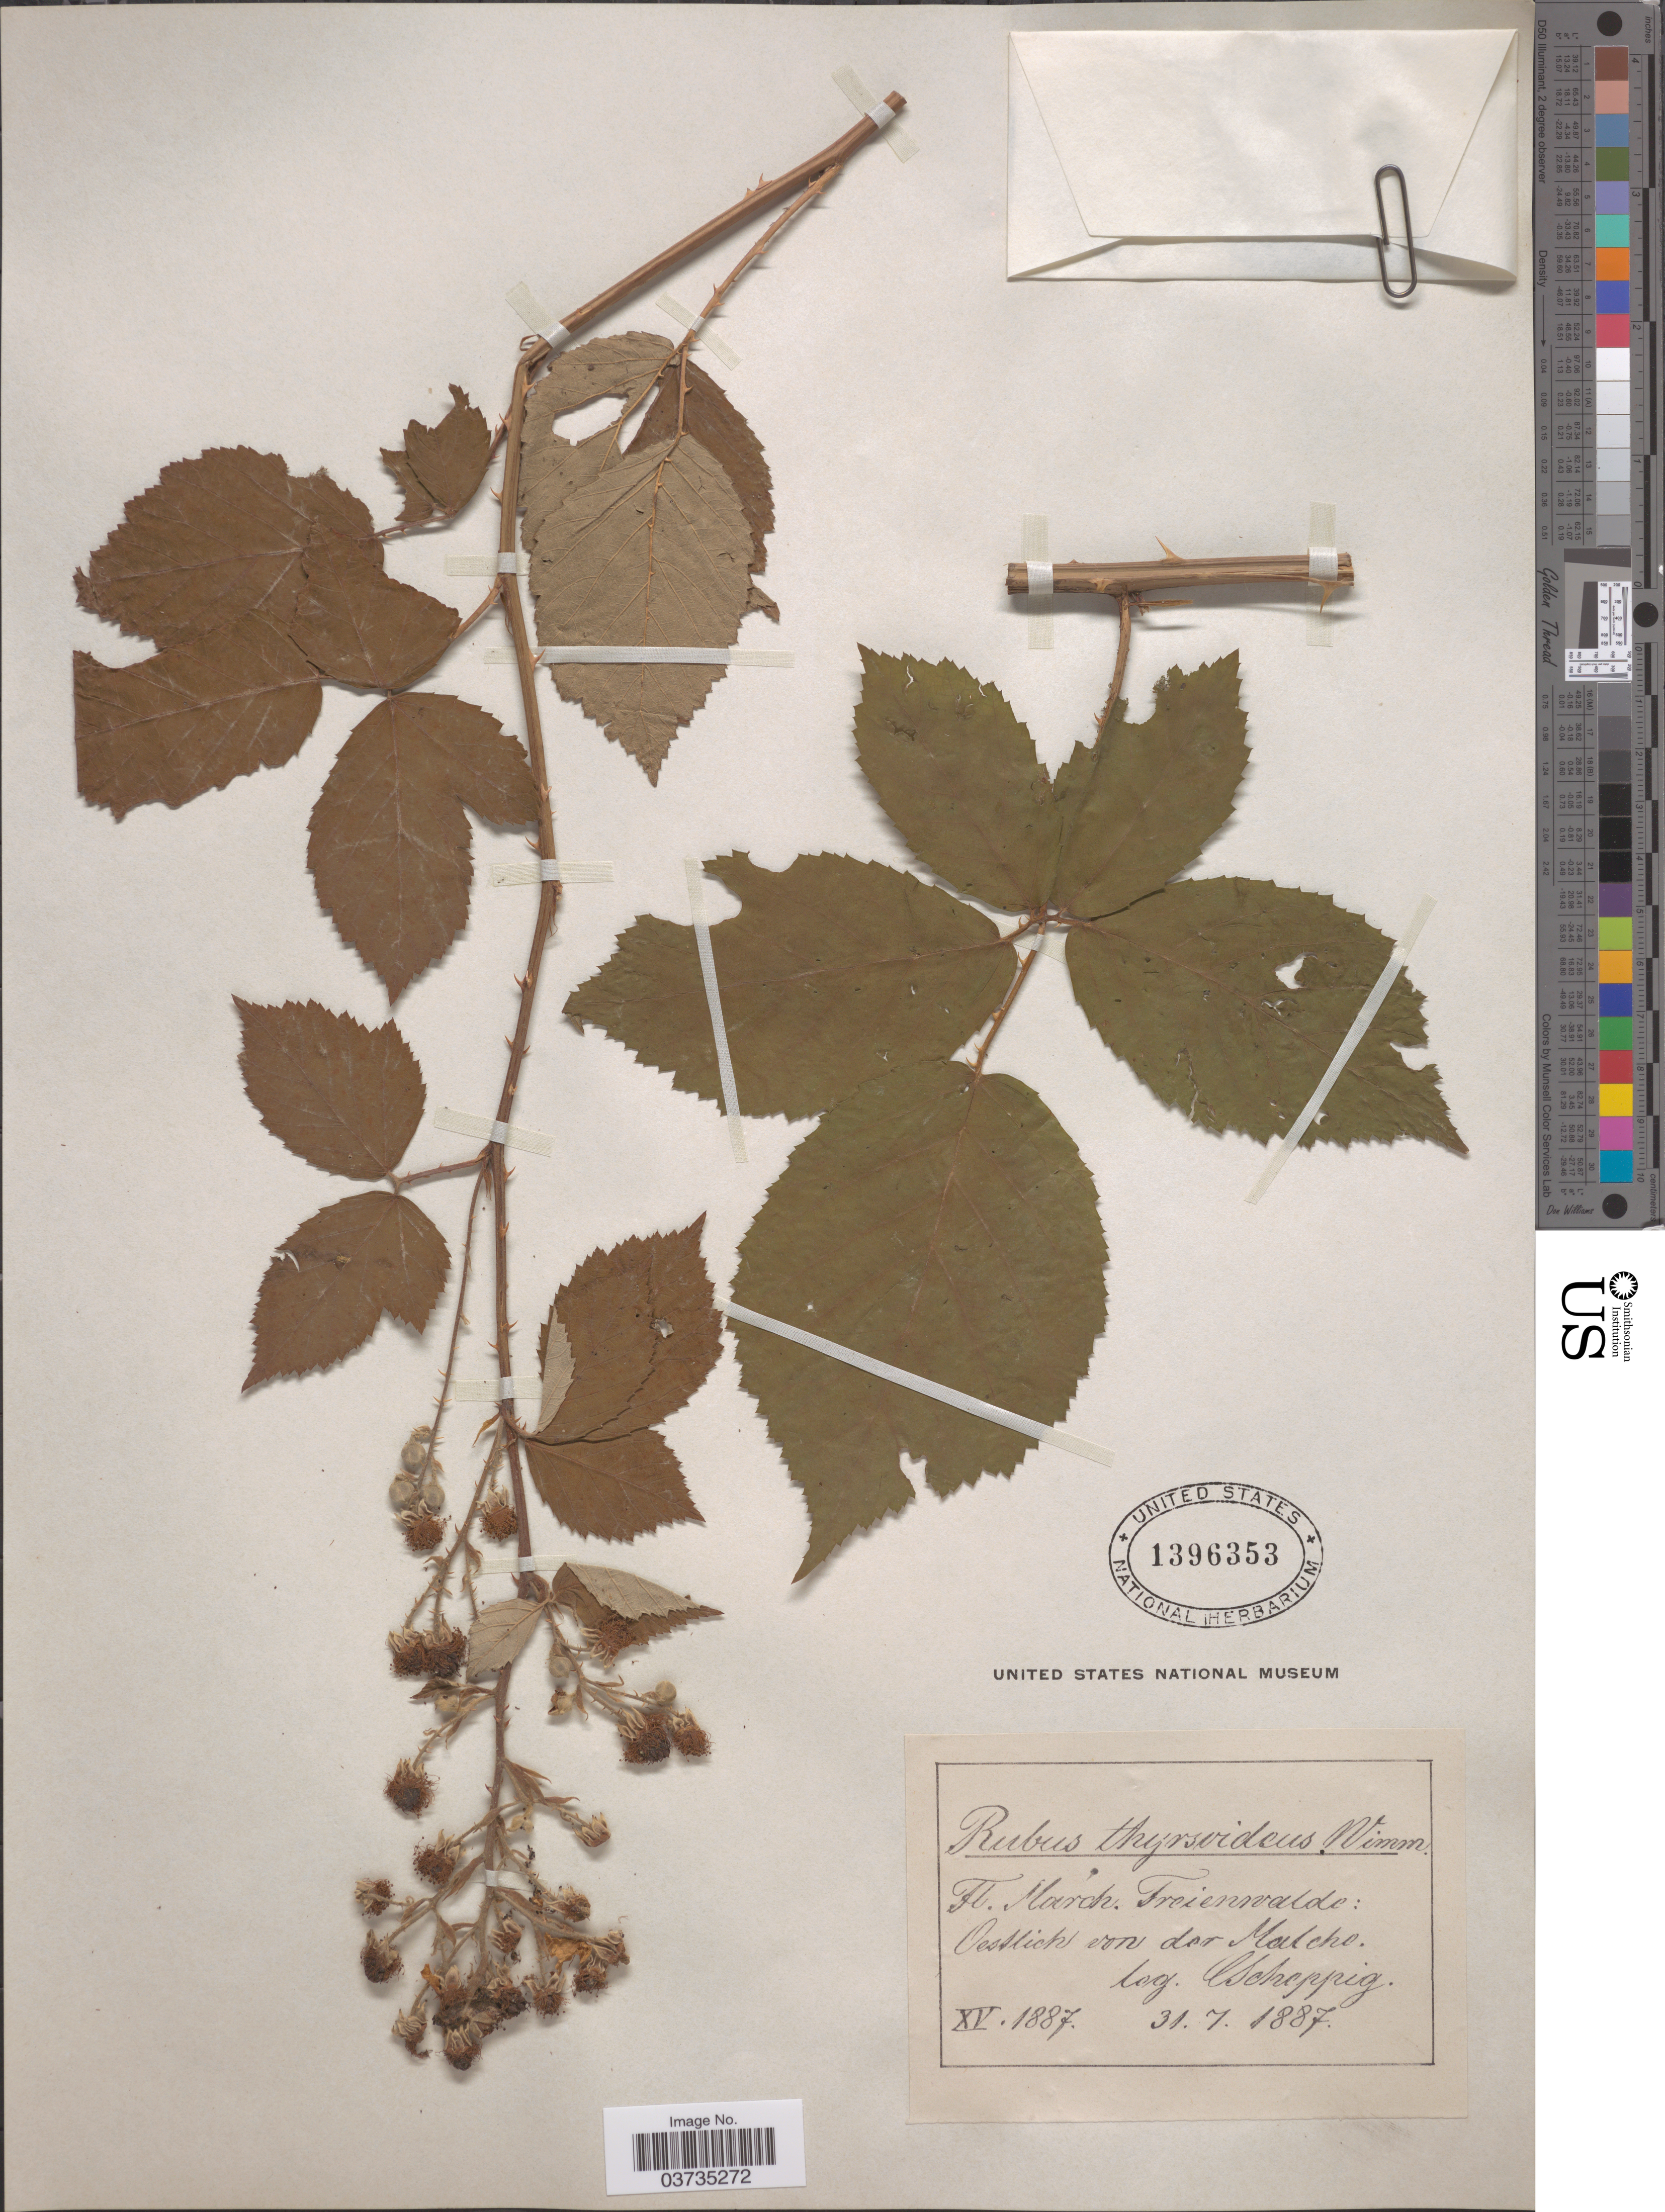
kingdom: Plantae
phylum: Tracheophyta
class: Magnoliopsida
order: Rosales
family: Rosaceae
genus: Rubus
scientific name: Rubus thyrsoideus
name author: Wimm.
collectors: C. Scheppig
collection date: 1887-07-31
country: Germany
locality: Marsch. Freienwalde: Oestlich von der Malche.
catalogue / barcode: US 1396353